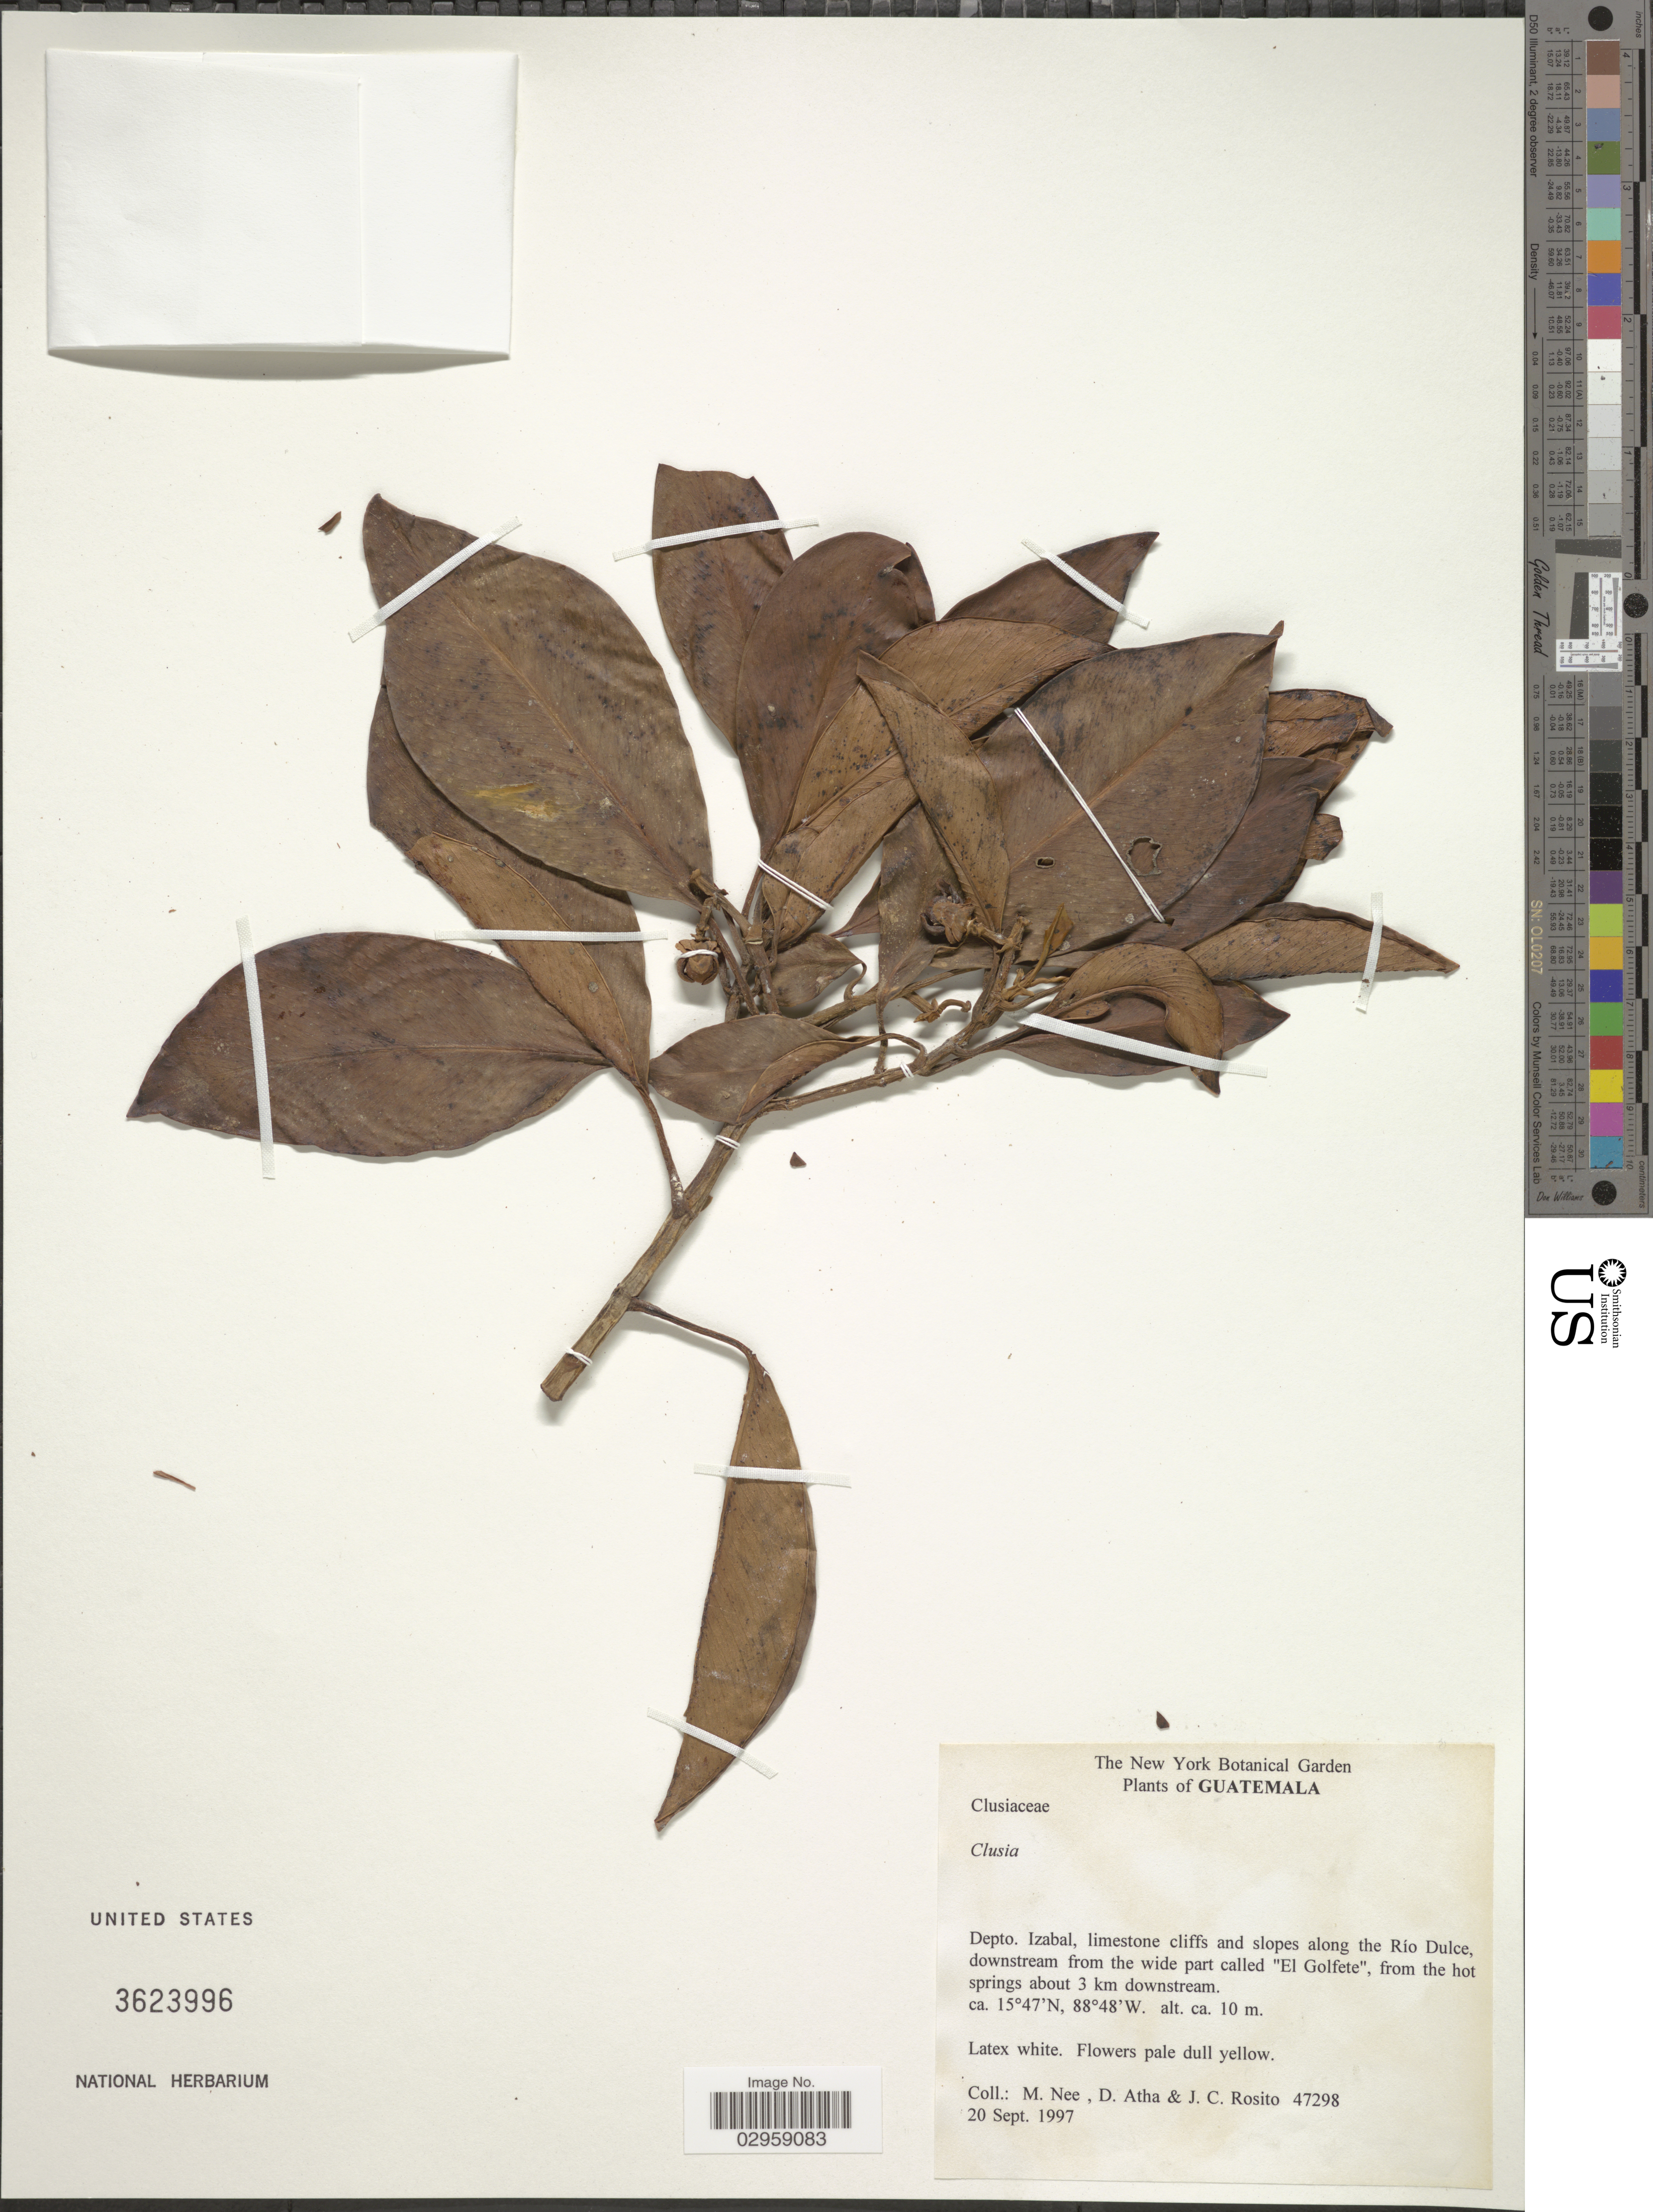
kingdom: Plantae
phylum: Tracheophyta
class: Magnoliopsida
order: Malpighiales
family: Clusiaceae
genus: Clusia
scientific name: Clusia sp.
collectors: M. Nee, D. Atha & J. Rosito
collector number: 47298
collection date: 1997-09-20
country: Guatemala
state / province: Izabal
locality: Depto. Izabal, limestone cliffs and slopes along the Río Dulce, downstream from the wide part called "El Golfete", from the hot springs about 3 km downstream.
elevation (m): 10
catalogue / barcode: US 3623996